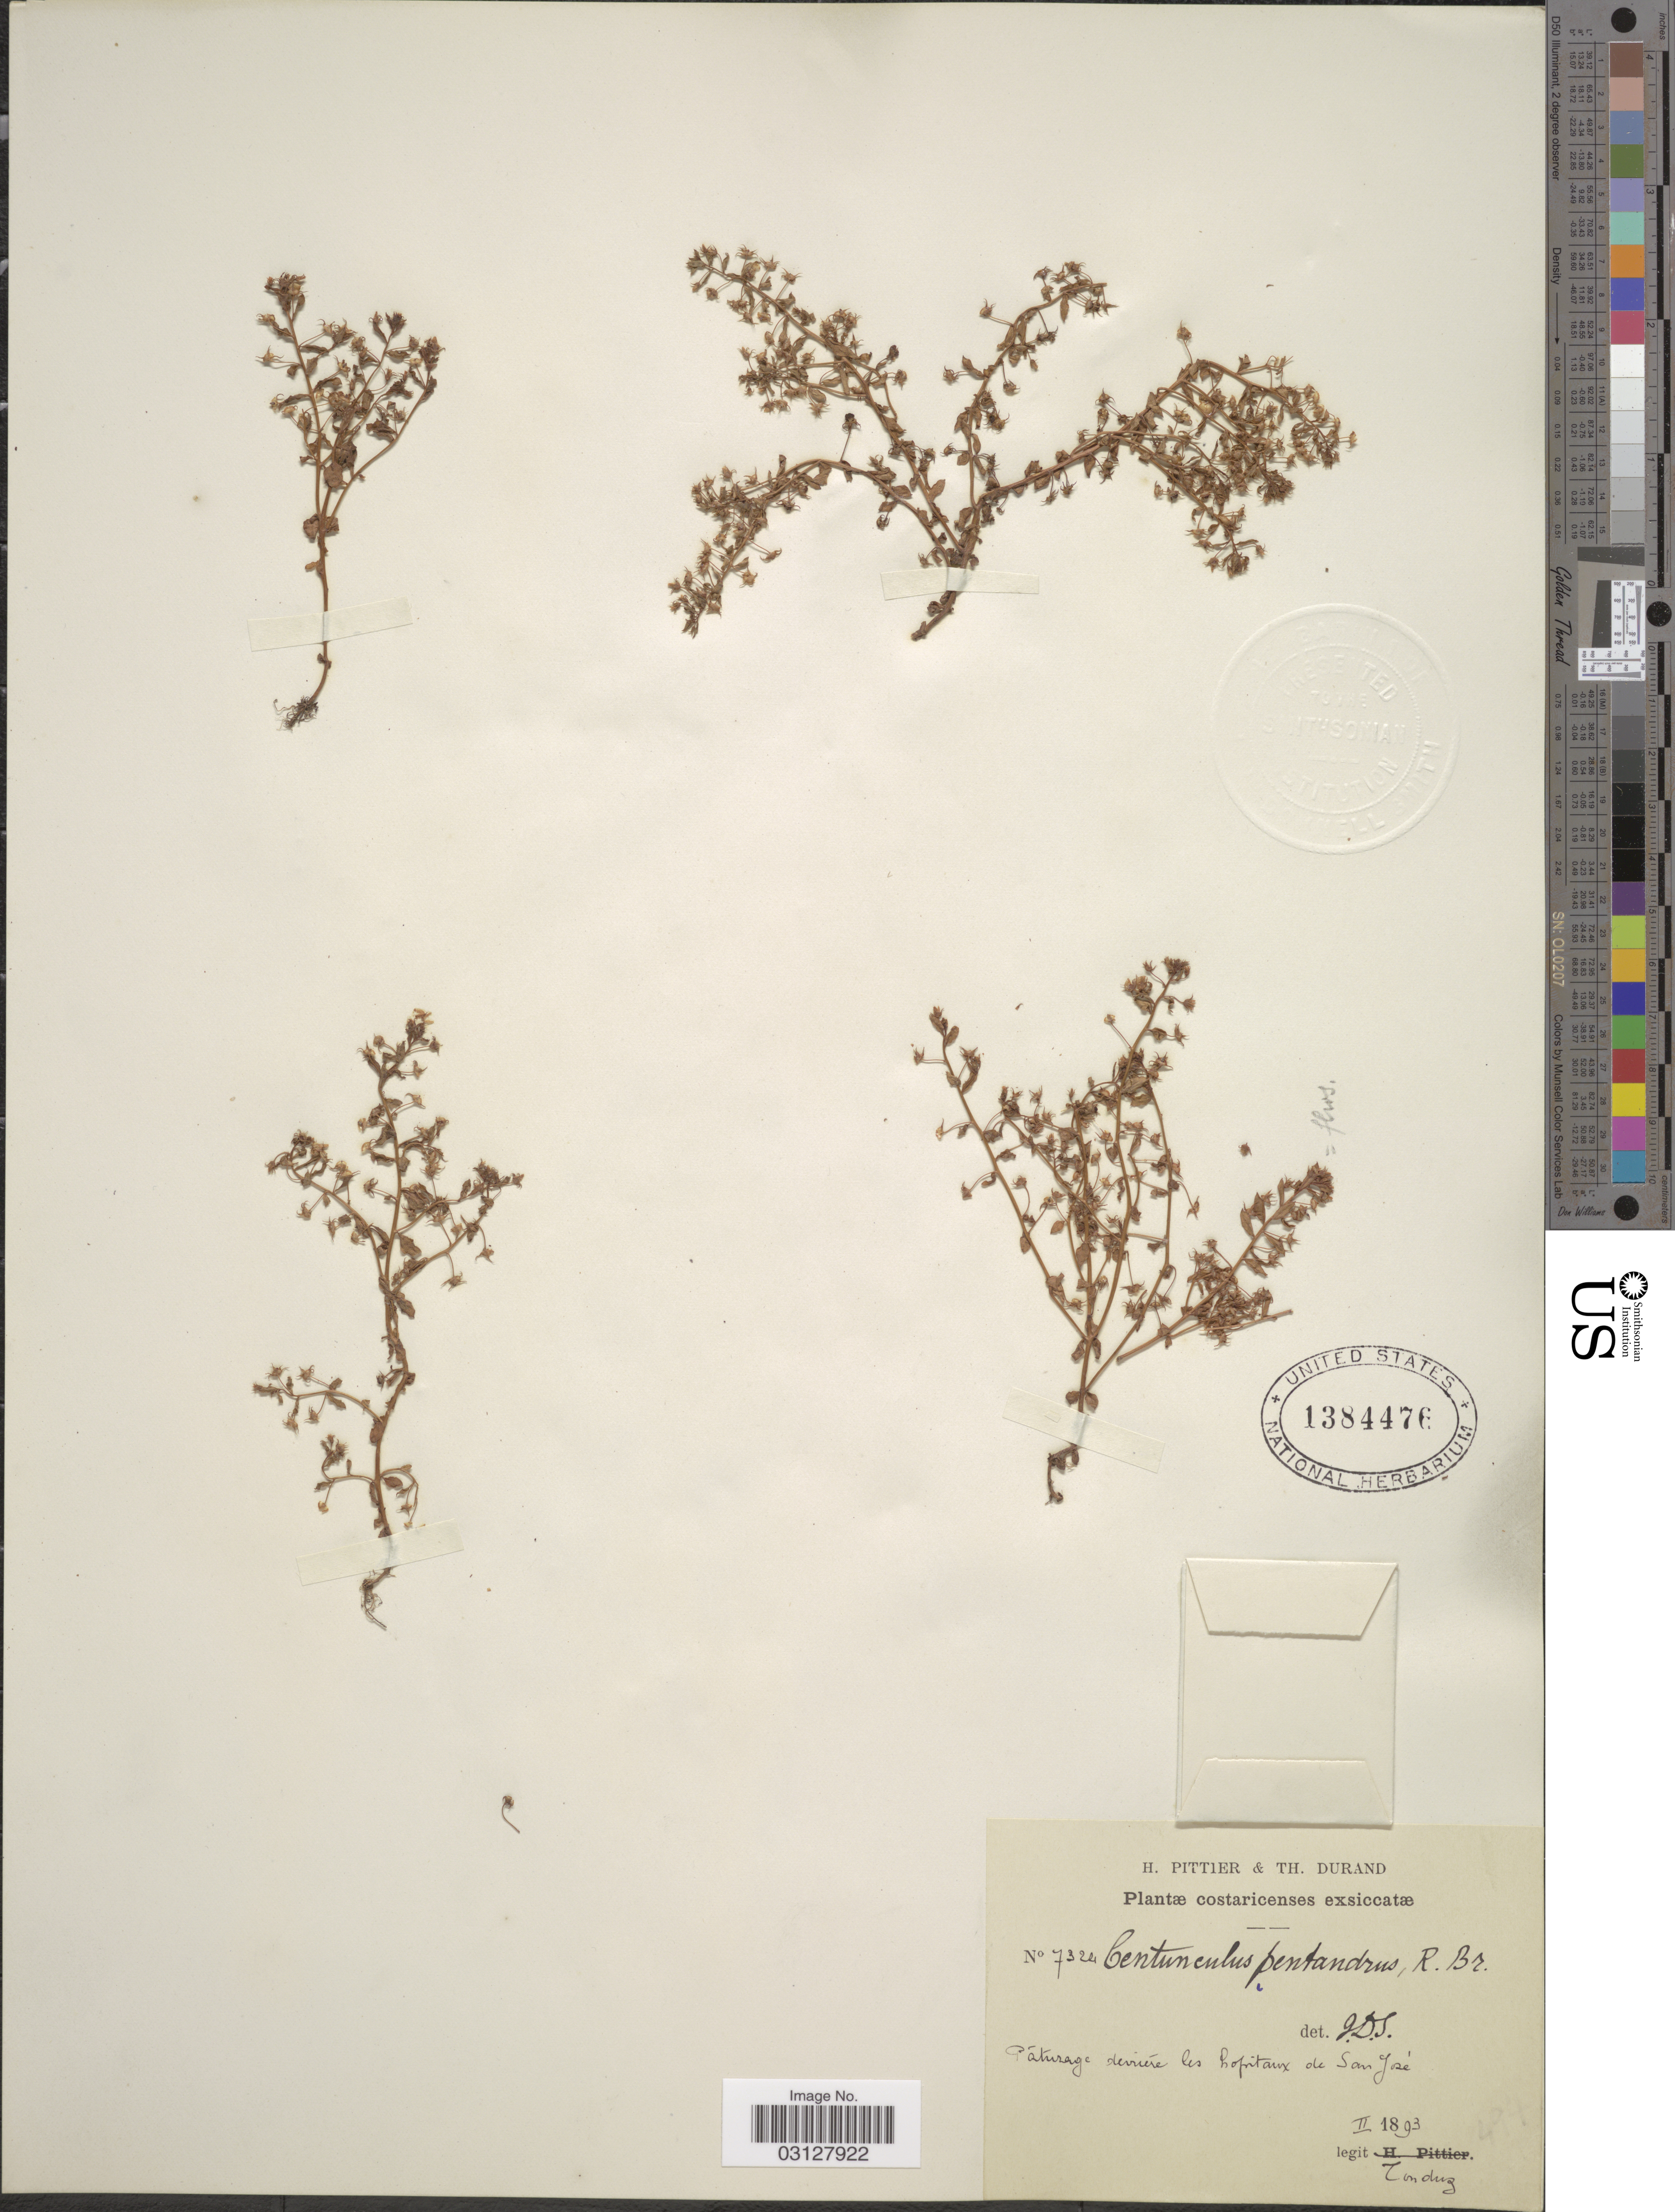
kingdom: Plantae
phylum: Tracheophyta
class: Magnoliopsida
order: Ericales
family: Primulaceae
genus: Centunculus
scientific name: Centunculus pentandrus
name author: R. Br.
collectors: Tonduz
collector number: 7324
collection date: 1893-02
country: Costa Rica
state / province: San José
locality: Pâturage deviére les hopitaux de San José.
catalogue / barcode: US 1384476